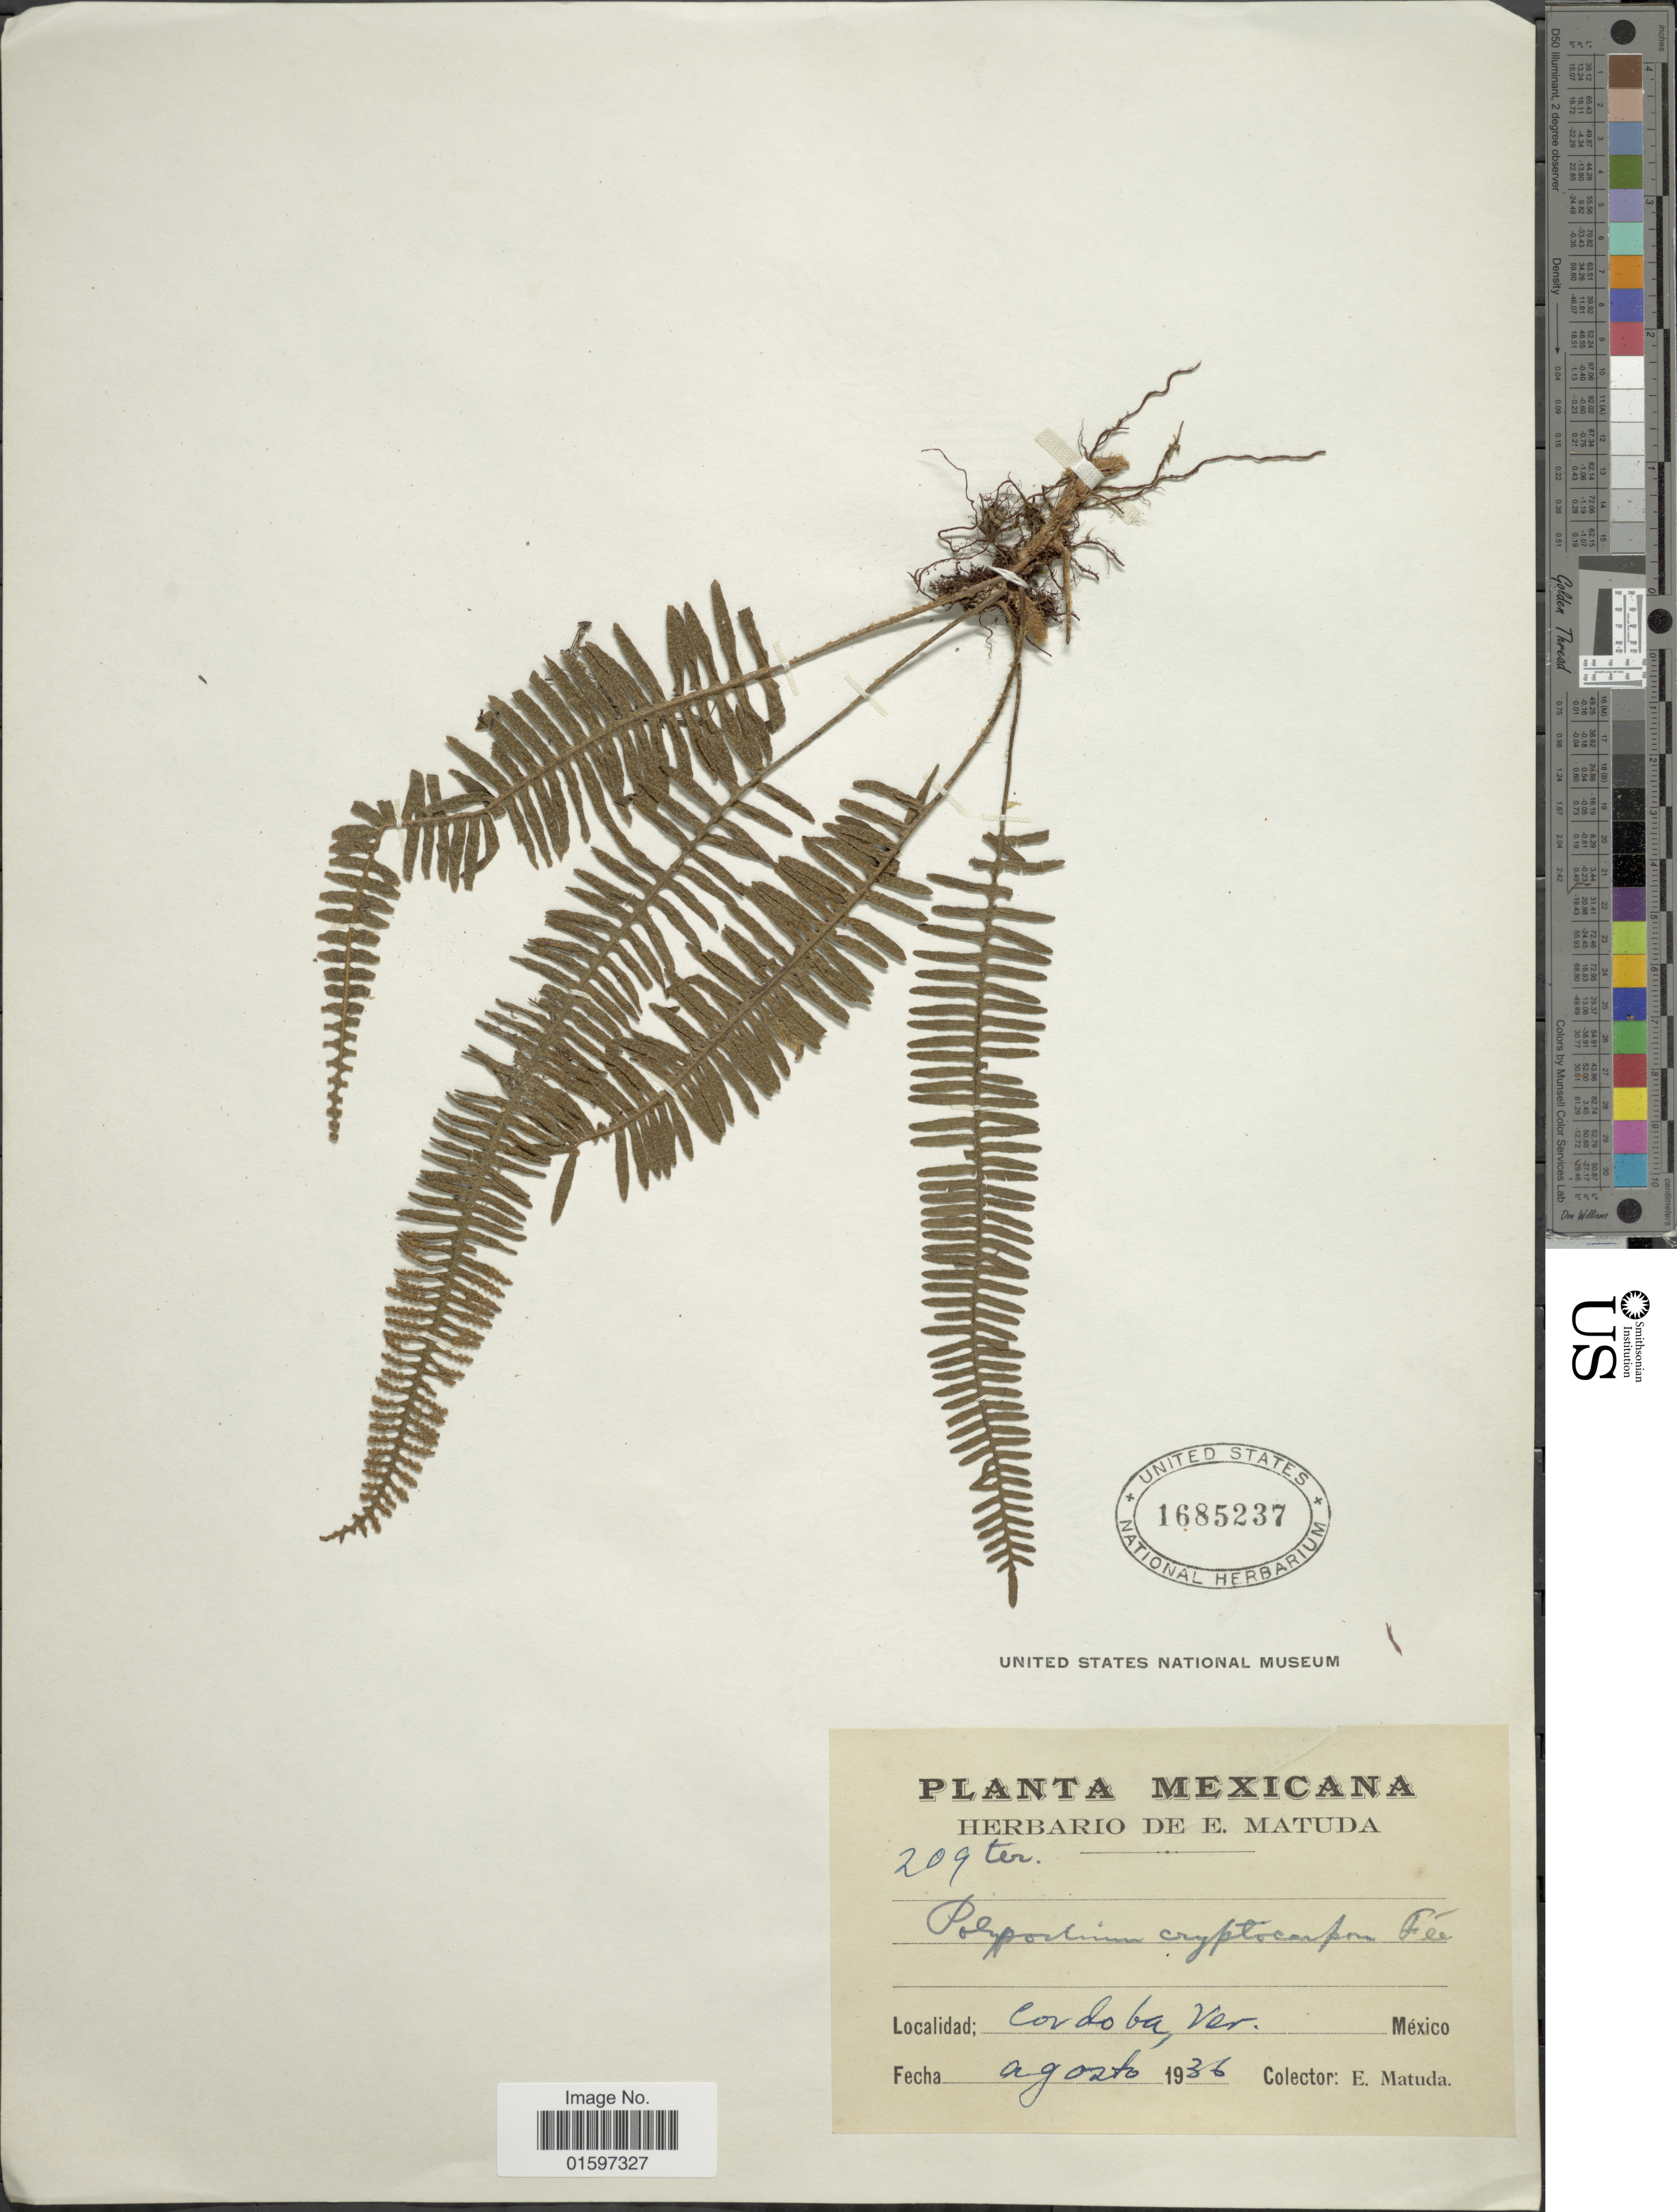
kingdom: Plantae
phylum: Tracheophyta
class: Polypodiopsida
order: Polypodiales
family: Polypodiaceae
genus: Pleopeltis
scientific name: Pleopeltis cryptocarpa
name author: (Fée) A.R. Sm. & Tejero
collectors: E. Matuda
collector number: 209ter*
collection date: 1936-08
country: Mexico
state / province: Veracruz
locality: Cordoba, Ver.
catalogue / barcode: US 1685237